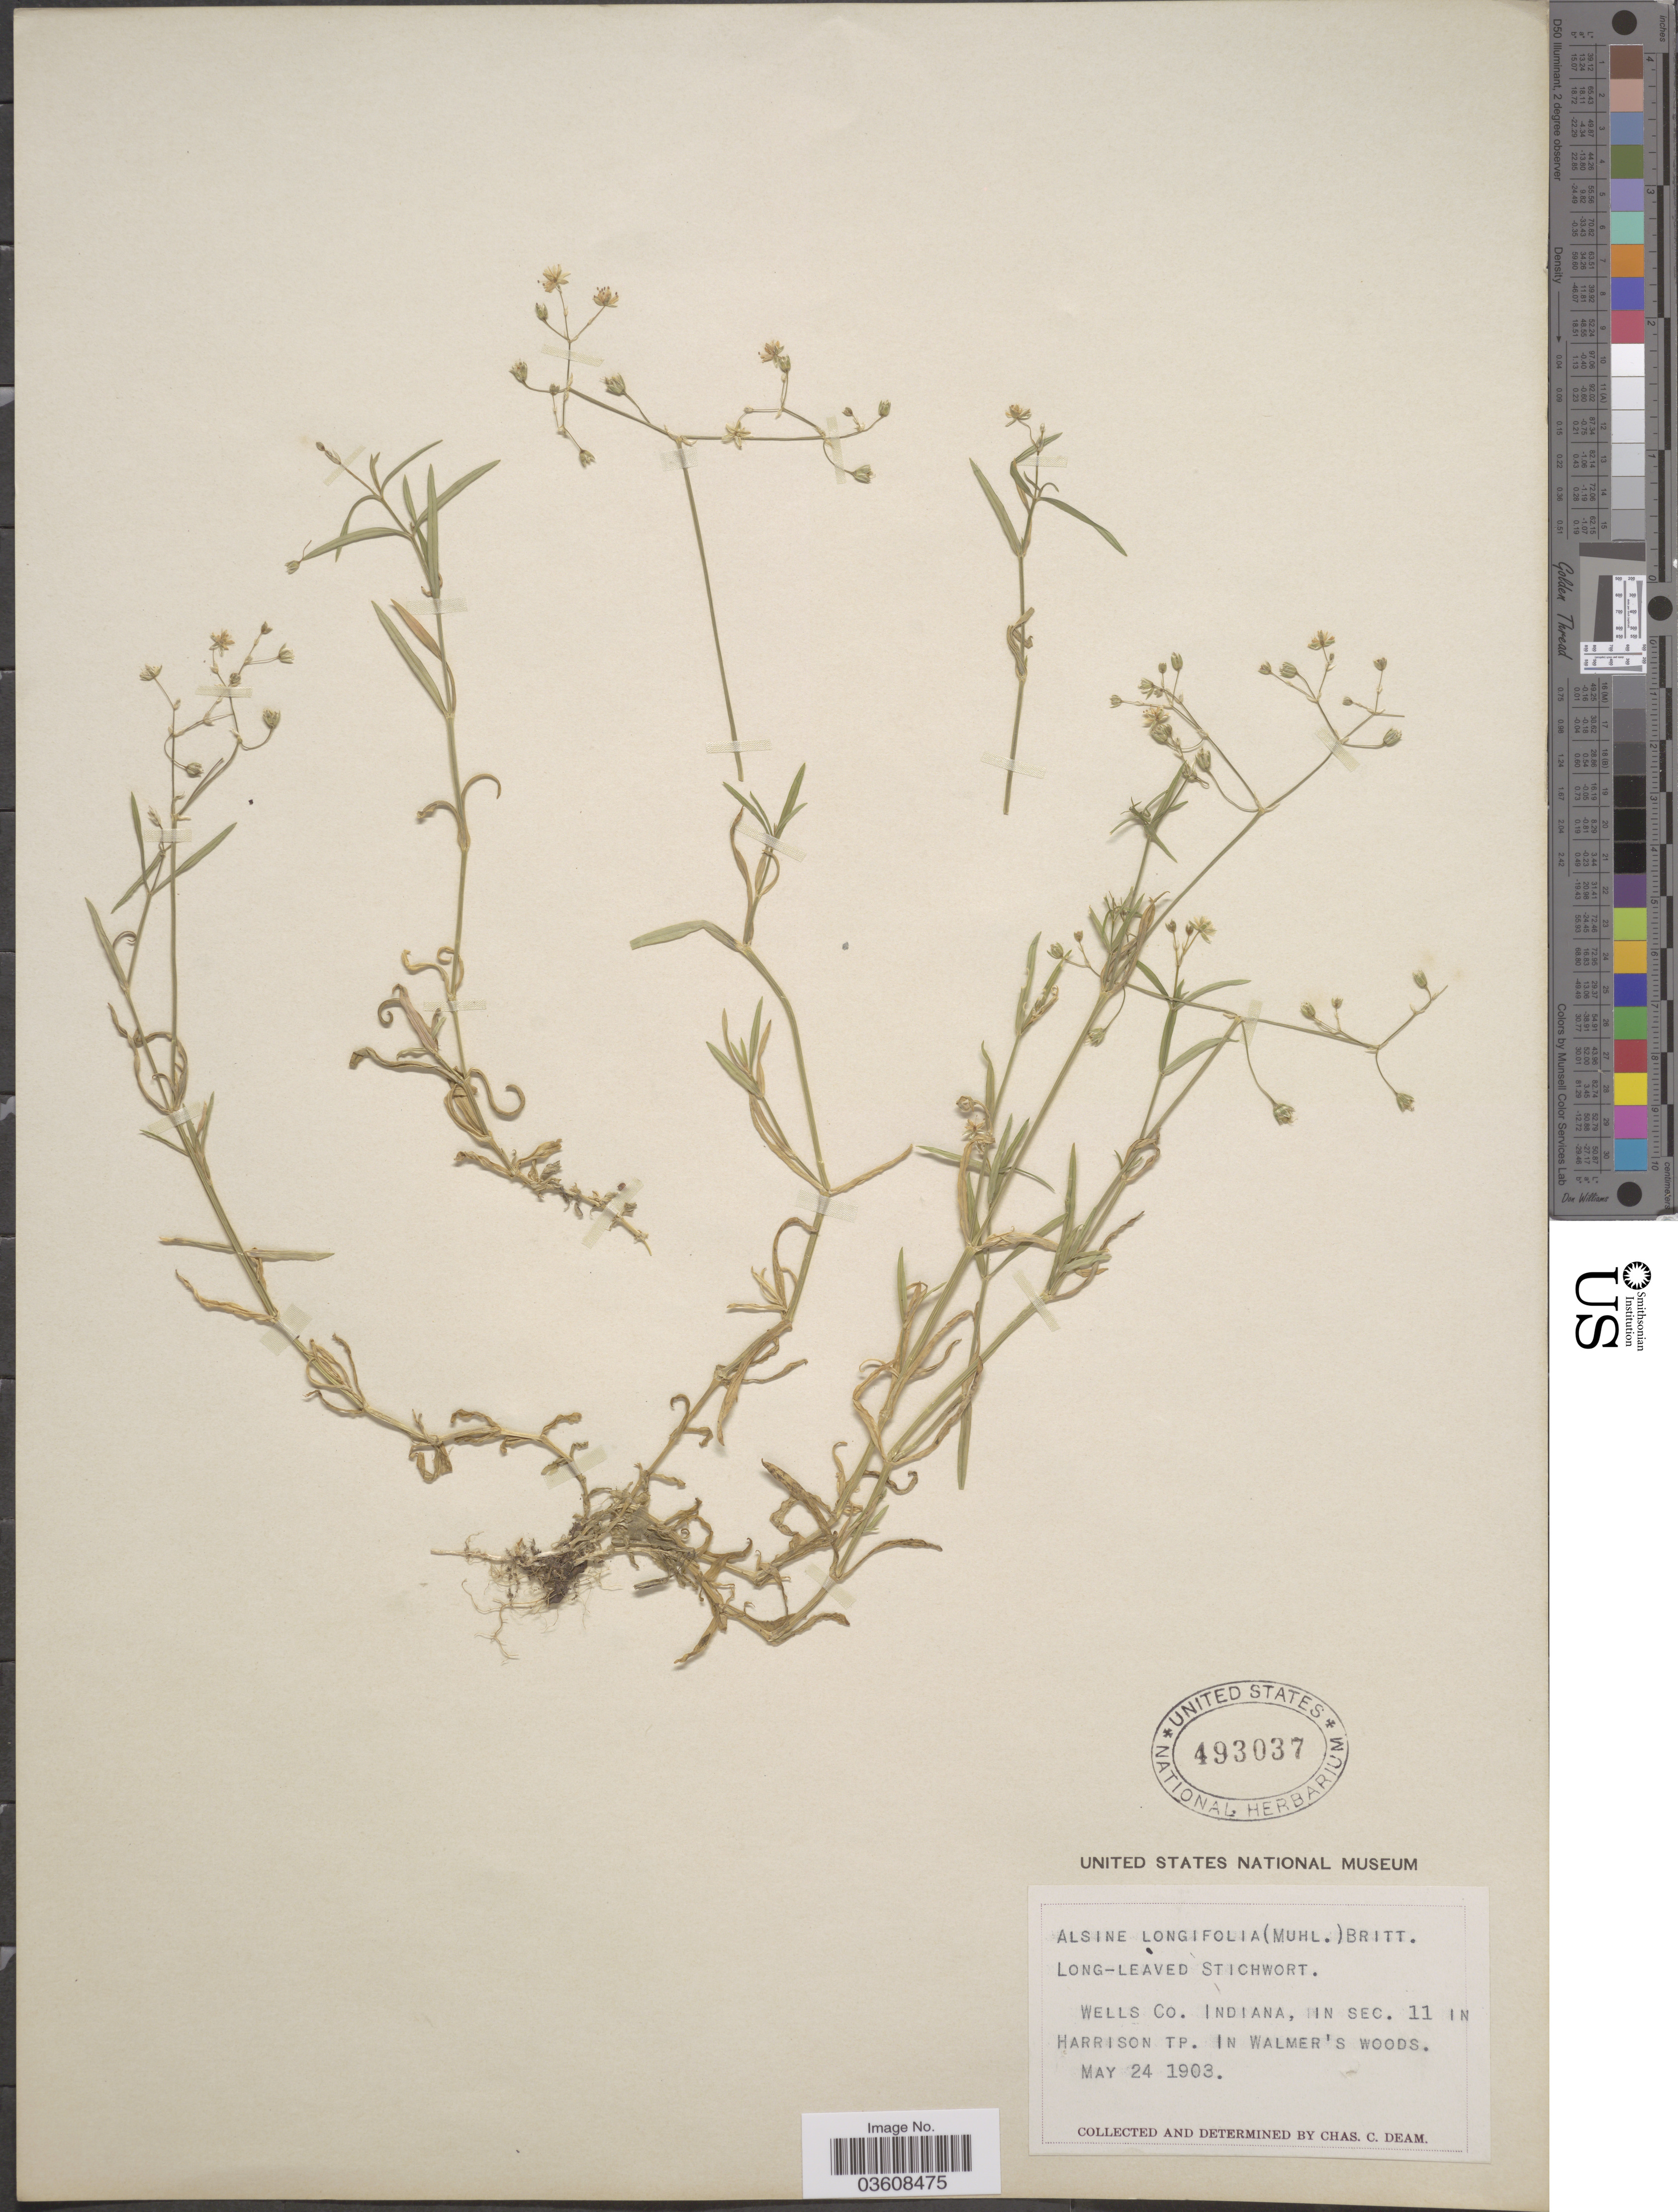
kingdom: Plantae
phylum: Tracheophyta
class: Magnoliopsida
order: Caryophyllales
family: Caryophyllaceae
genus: Stellaria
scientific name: Stellaria longifolia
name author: Muhl. ex Willd.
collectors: C. C. Deam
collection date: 1903-05-24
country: United States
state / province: Indiana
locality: Wells Co. In Sec. 11 in Harrison Tp. In Walmer's Woods.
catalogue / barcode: US 493037